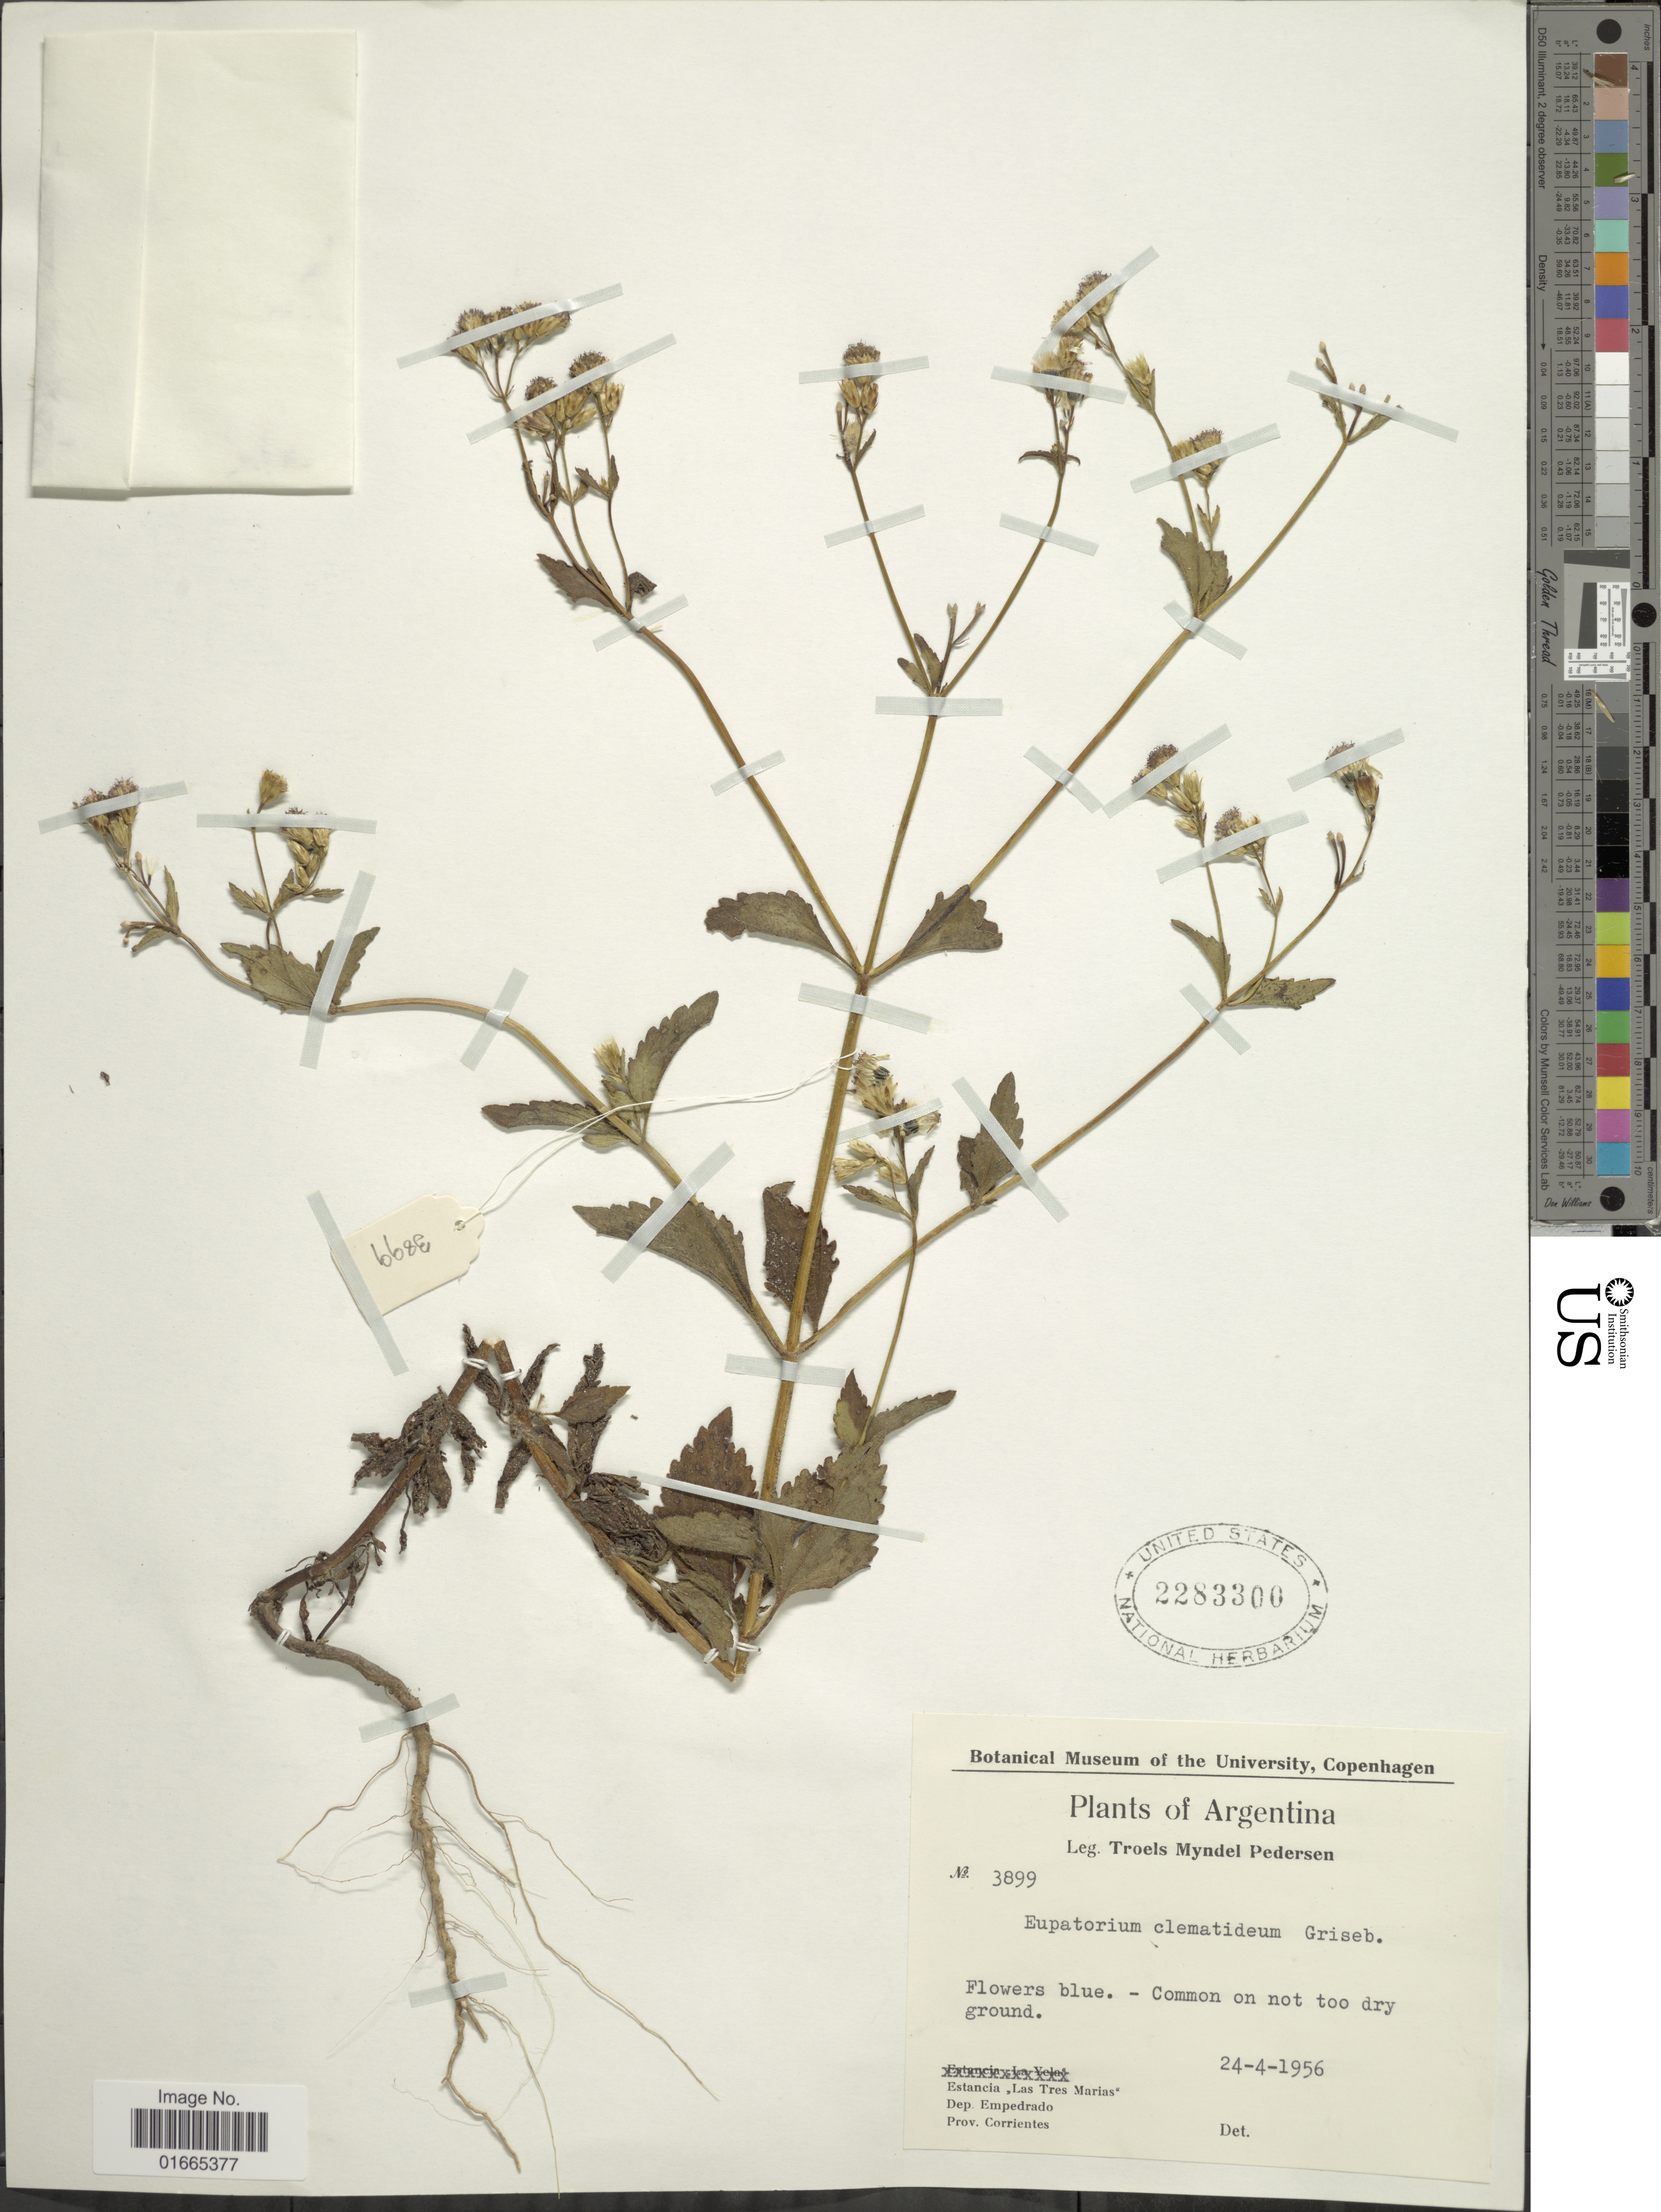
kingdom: Plantae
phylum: Tracheophyta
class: Magnoliopsida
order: Asterales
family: Asteraceae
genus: Praxelis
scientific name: Praxelis clematidea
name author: (Griseb.) R.M. King & H. Rob.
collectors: T. Pederson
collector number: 3899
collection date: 1956-04-24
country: Argentina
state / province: Corrientes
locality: Estancia Las Tres Marias Dep. Empedrado.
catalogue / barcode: US 2283300